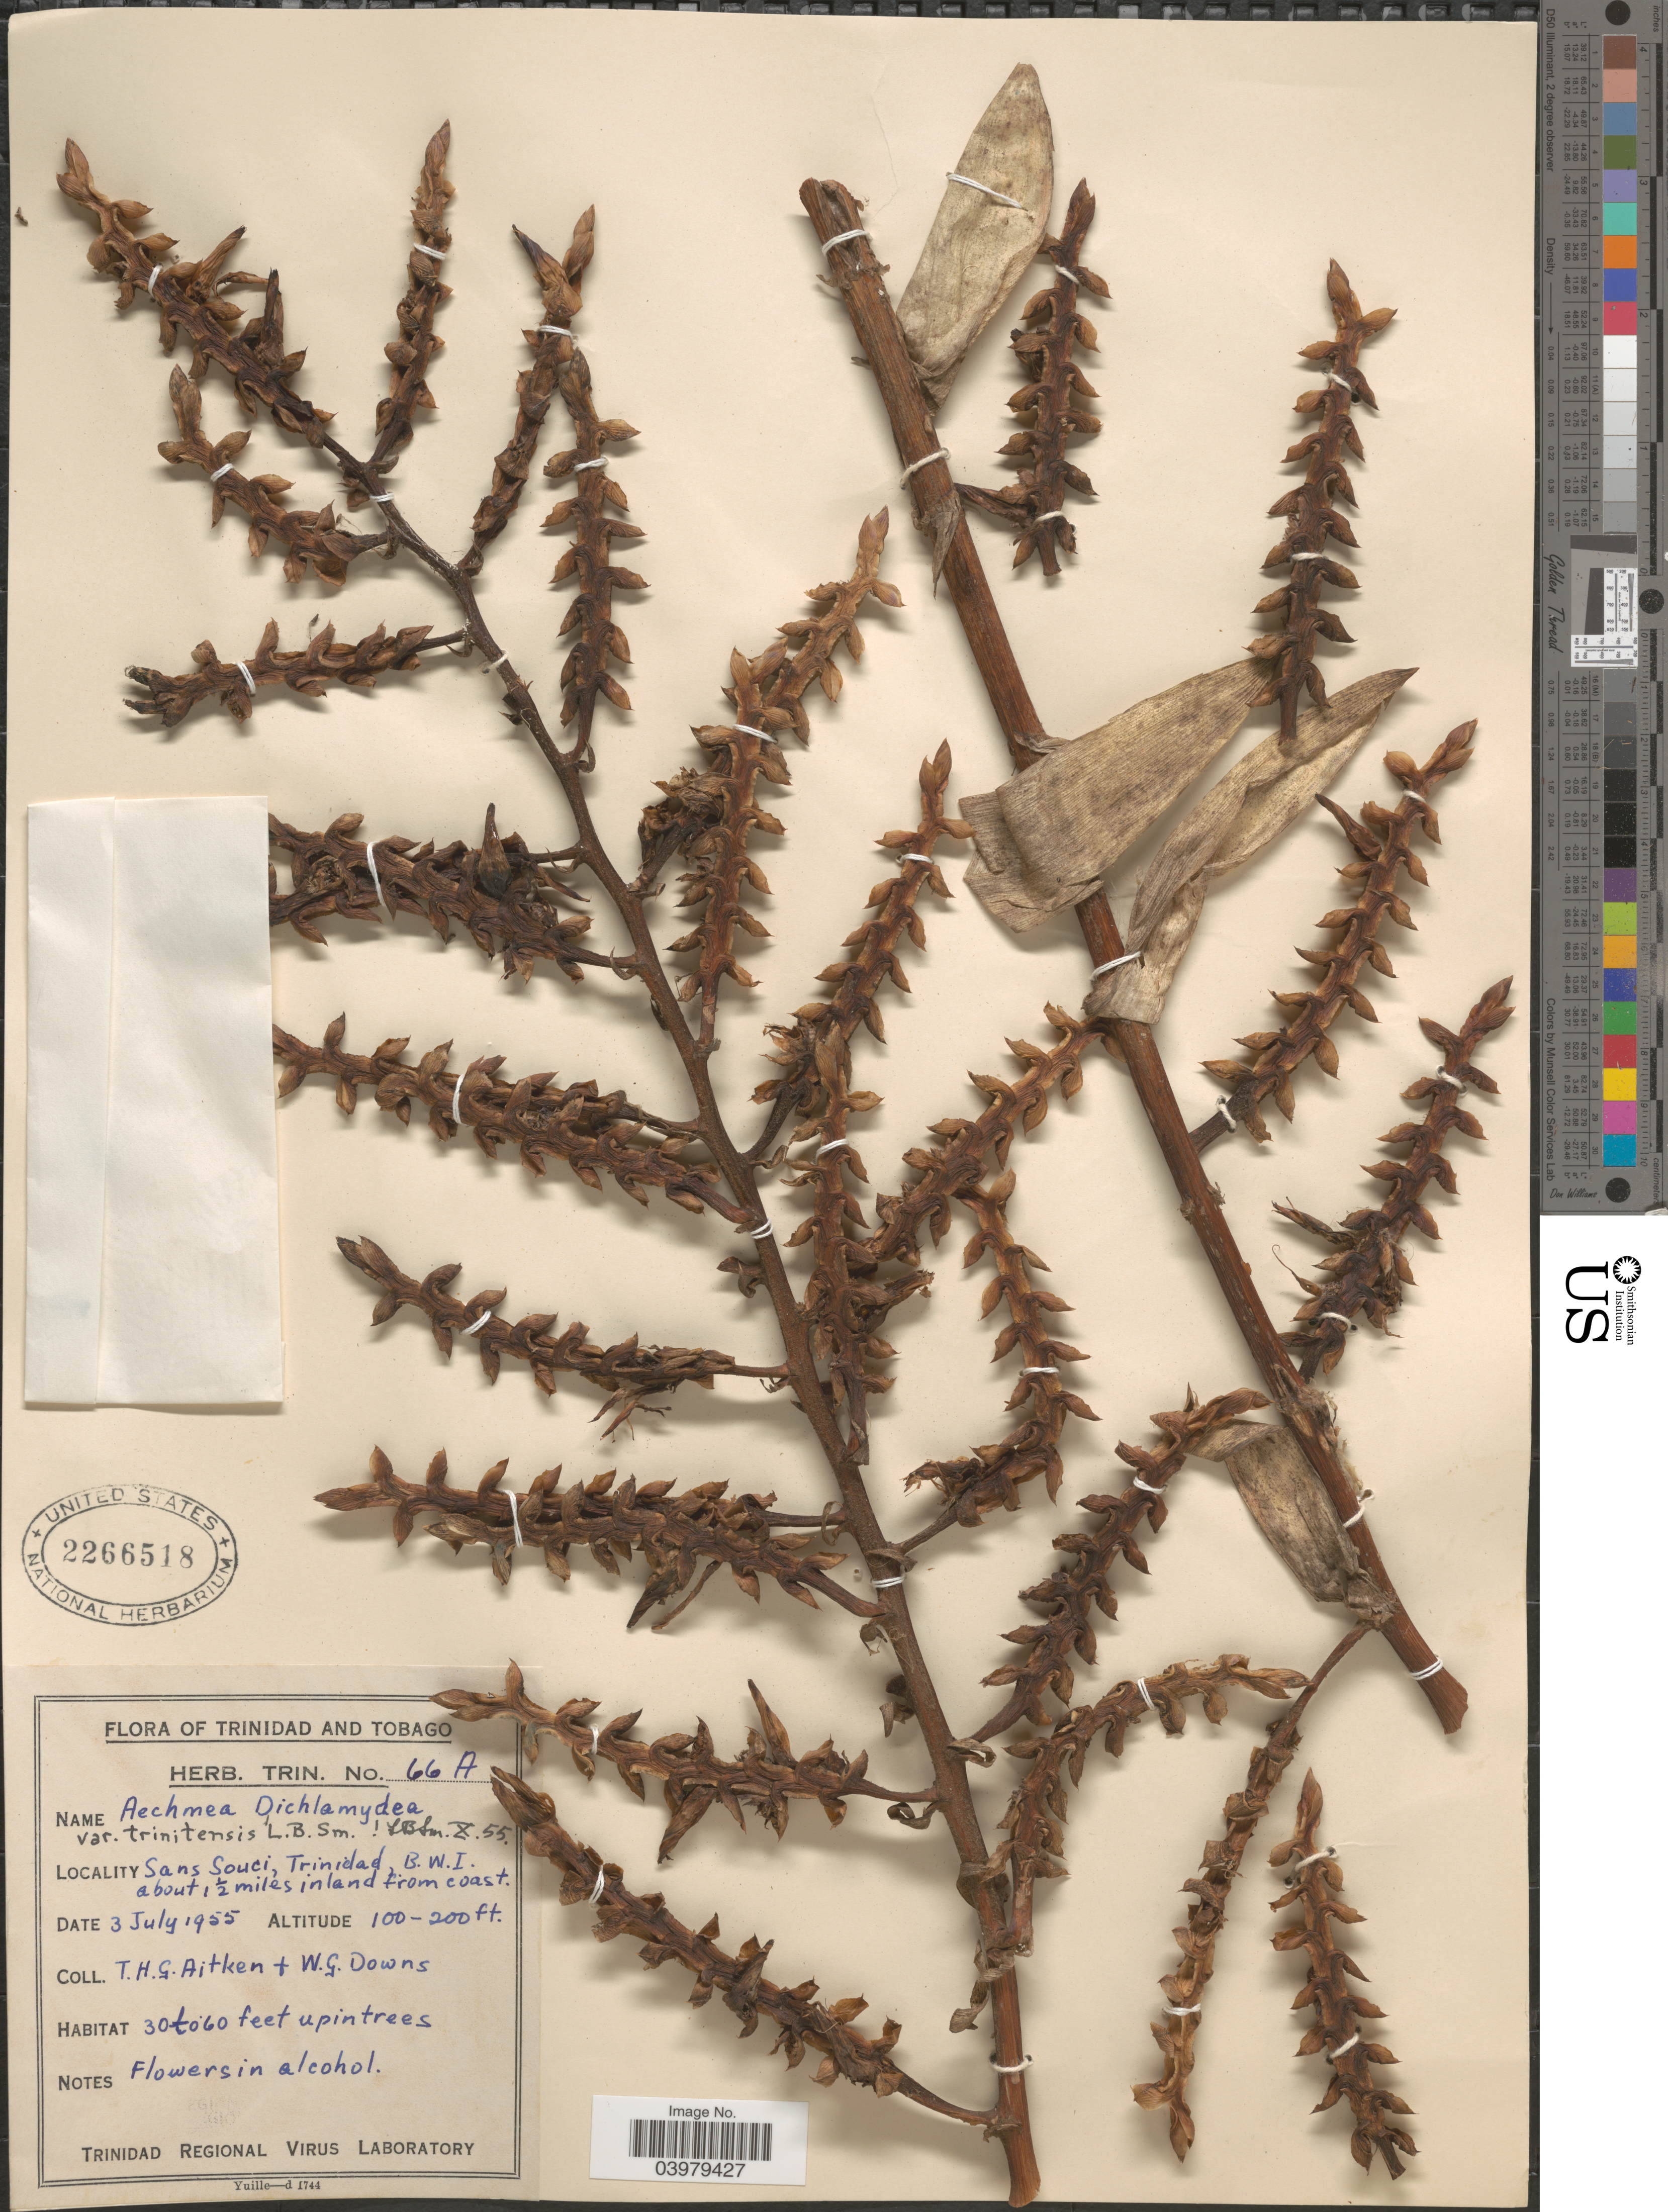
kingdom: Plantae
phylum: Tracheophyta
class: Liliopsida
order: Poales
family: Bromeliaceae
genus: Aechmea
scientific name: Aechmea dichlamydea var. trinitensis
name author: L.B. Sm.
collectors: T. Aitken & W. G. Downs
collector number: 66A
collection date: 1955-07-03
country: Trinidad and Tobago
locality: Sans Souci, Trinidad, B.W.I. about 1½ miles inland from coast.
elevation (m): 30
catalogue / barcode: US 2266518